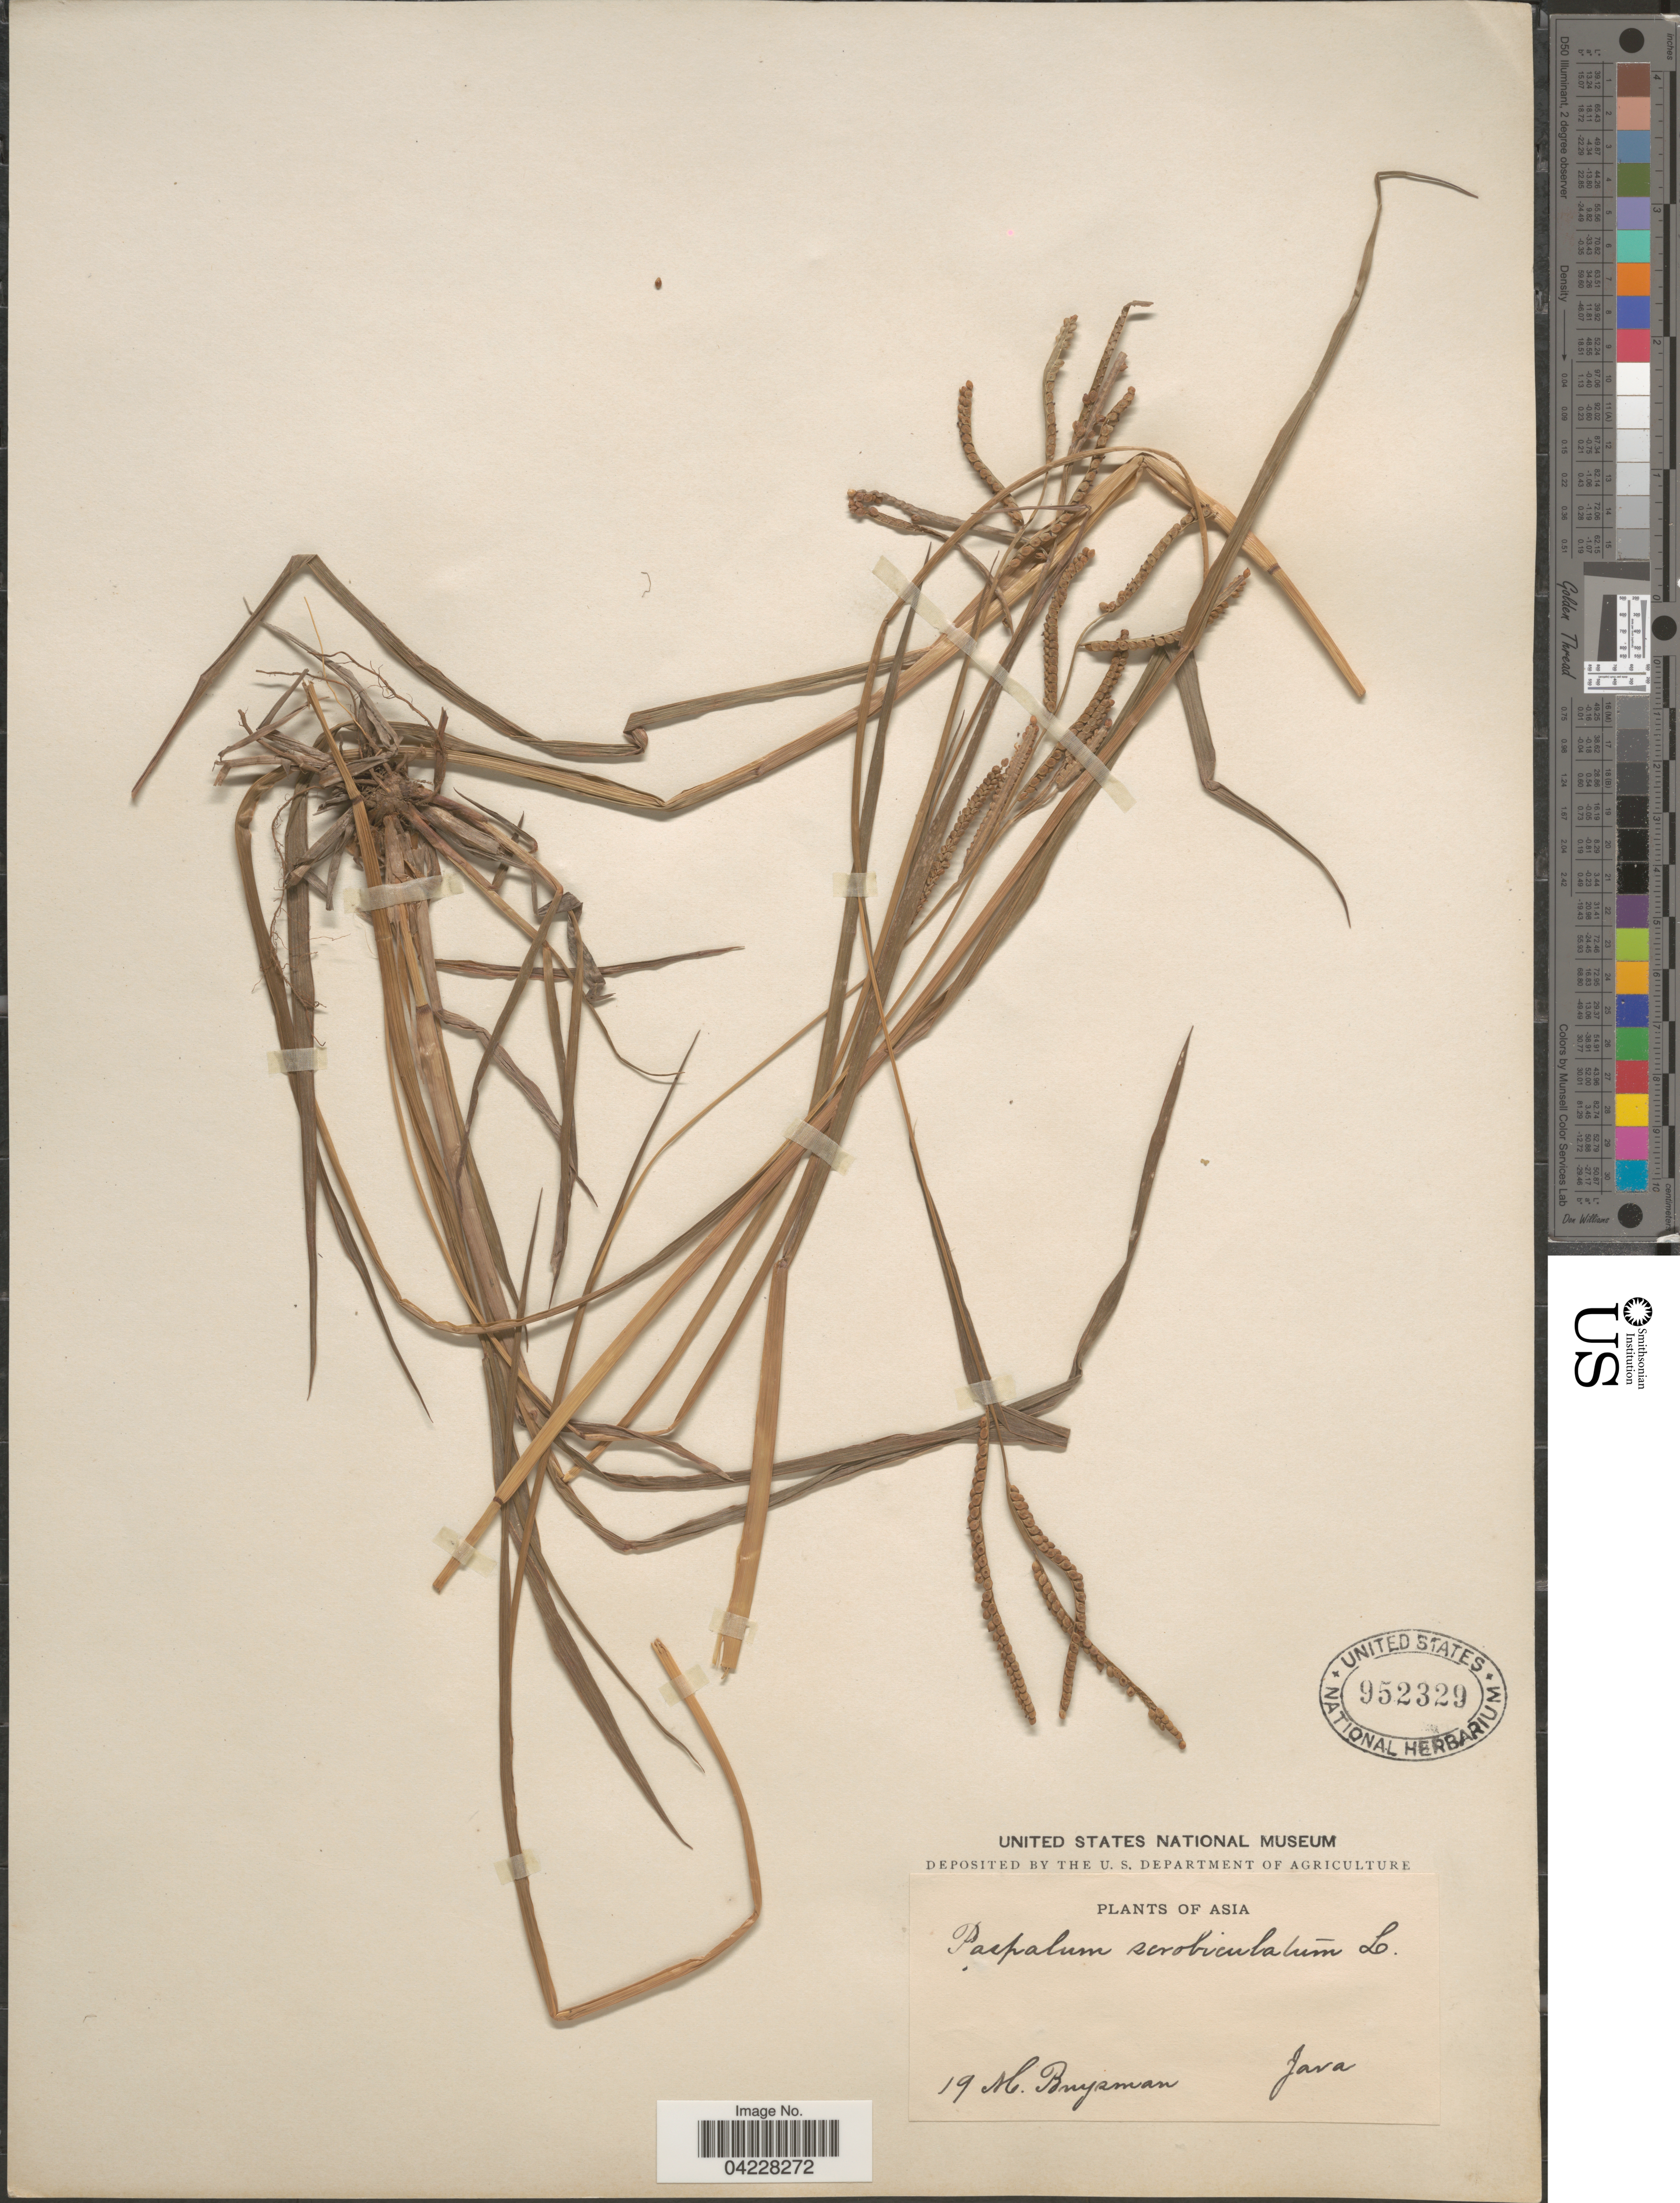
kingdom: Plantae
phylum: Tracheophyta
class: Liliopsida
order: Poales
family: Poaceae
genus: Paspalum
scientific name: Paspalum scrobiculatum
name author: L.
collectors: M. Buysman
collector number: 19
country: Indonesia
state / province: Java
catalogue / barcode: US 952329